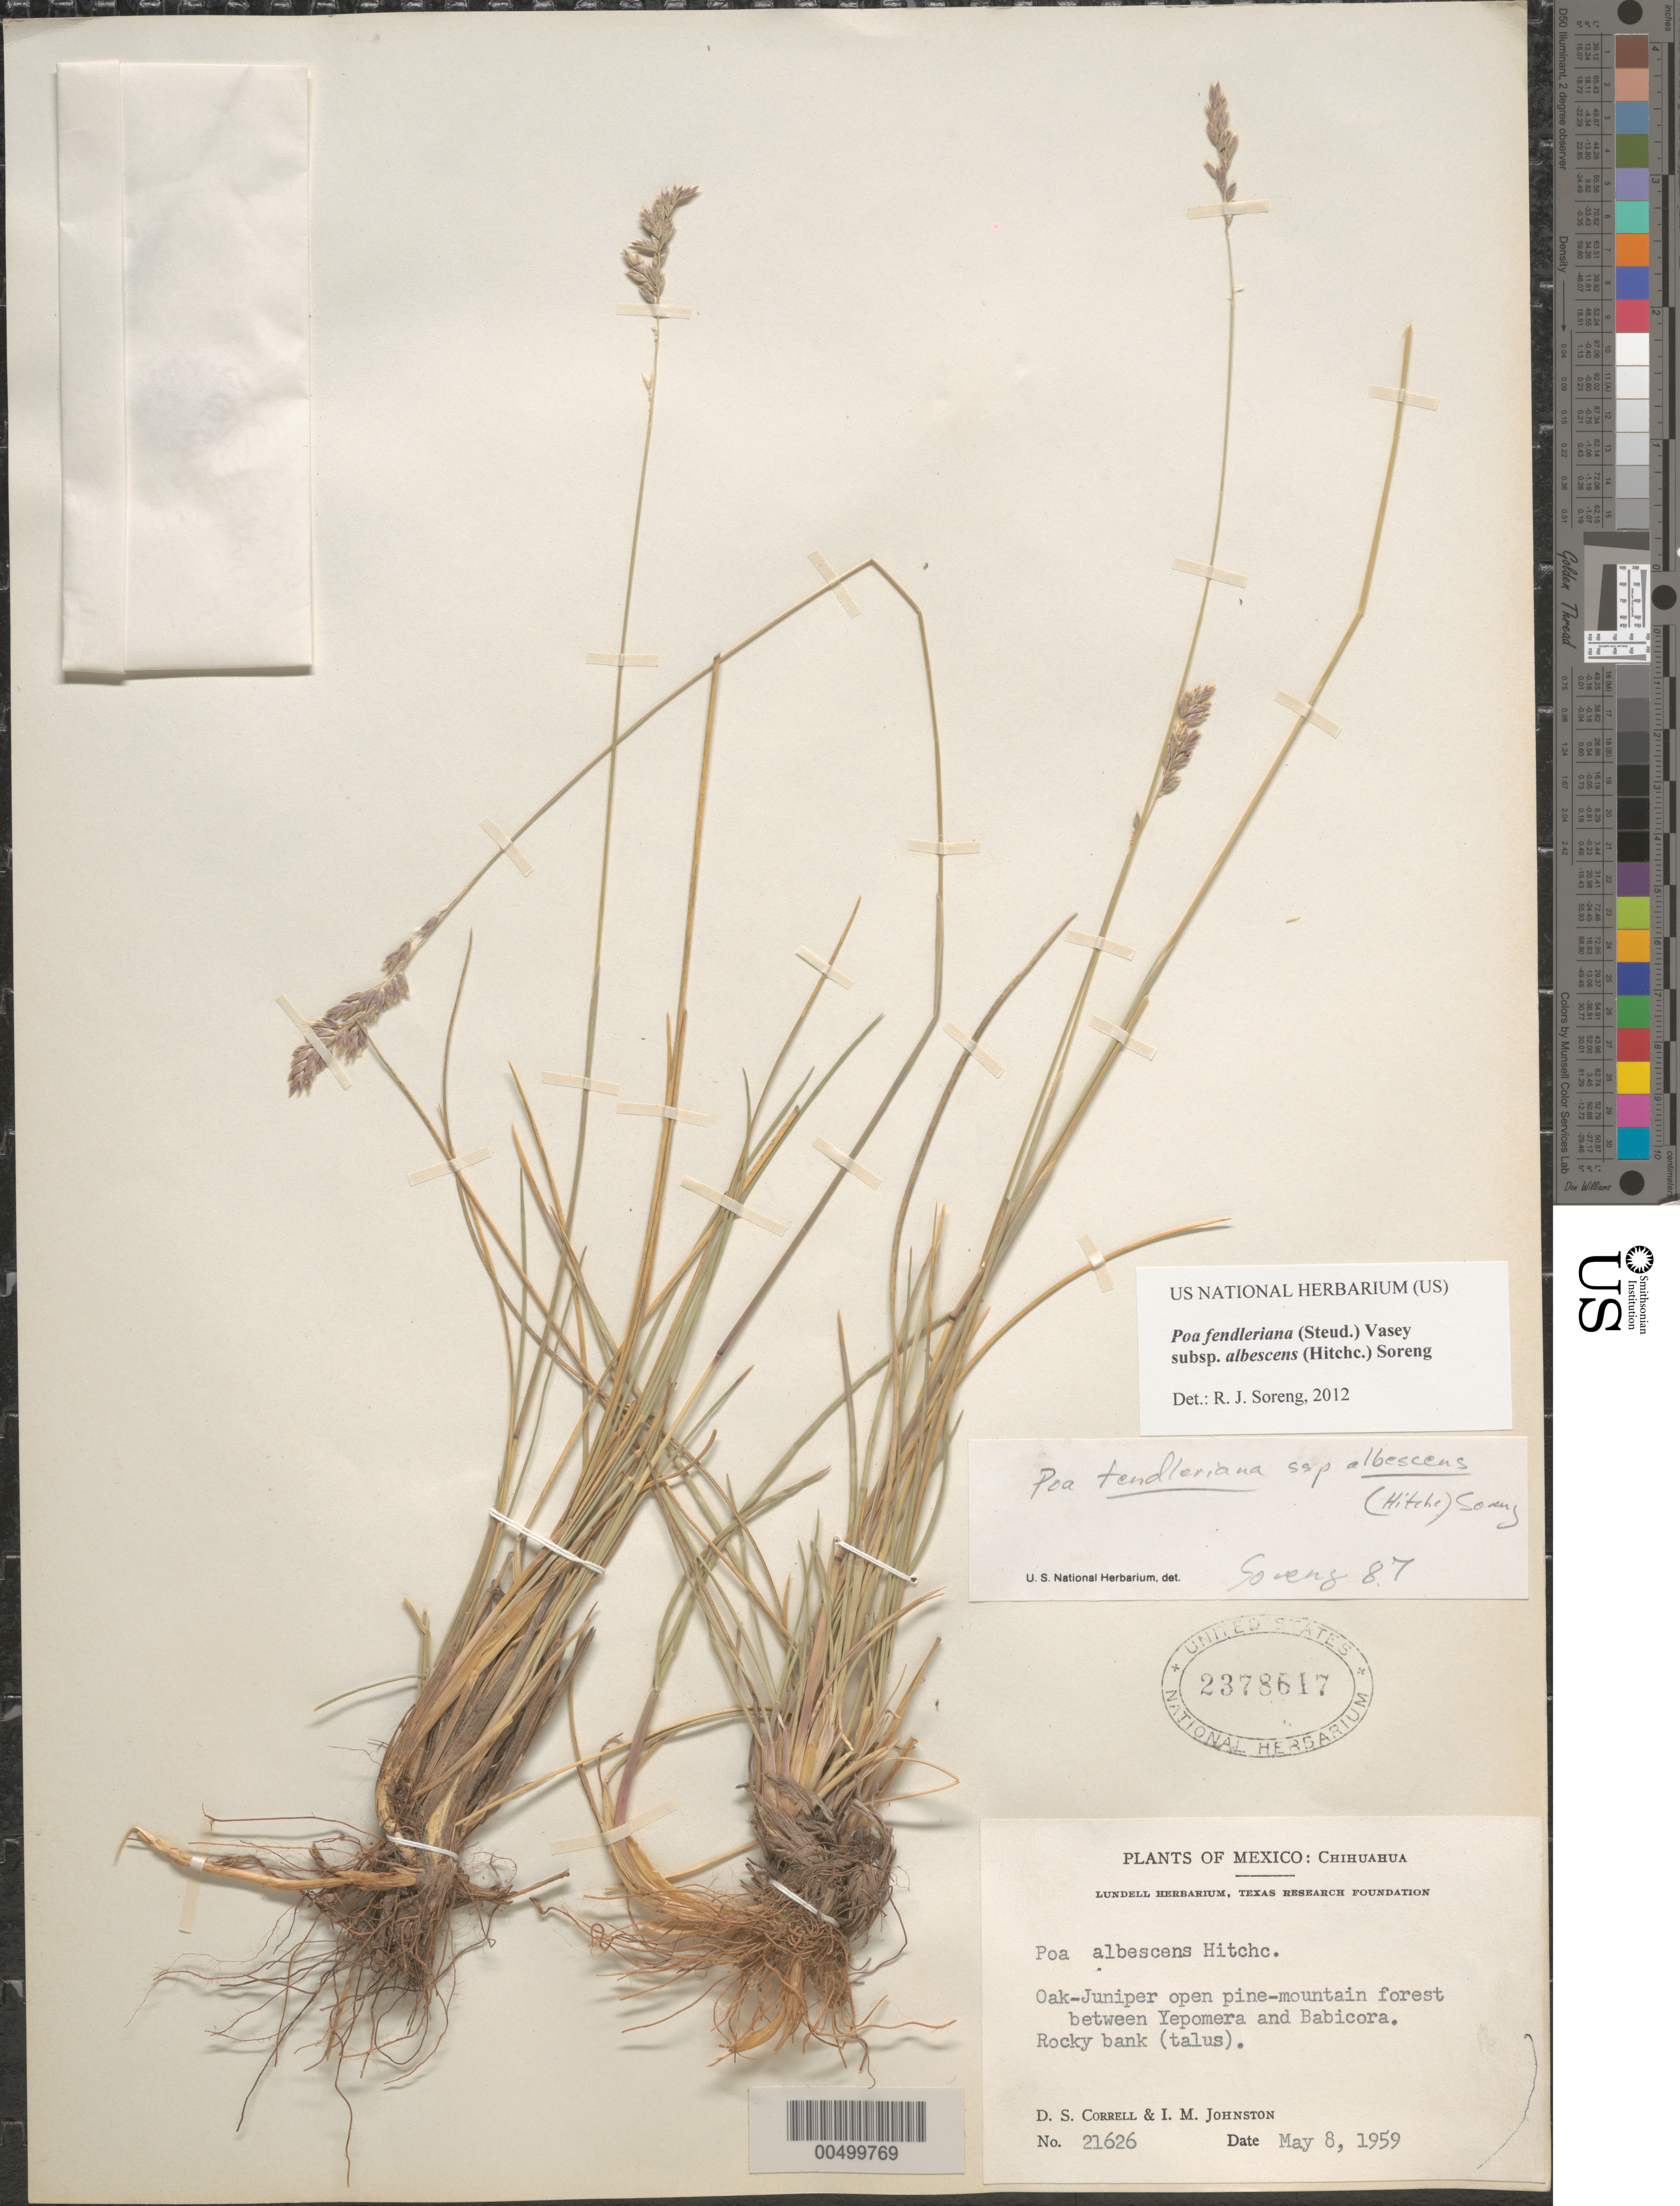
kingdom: Plantae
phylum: Tracheophyta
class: Liliopsida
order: Poales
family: Poaceae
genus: Poa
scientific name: Poa fendleriana subsp. albescens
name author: (Hitchc.) Soreng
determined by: Grery, --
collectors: D. S. Correll & I.M. Johnston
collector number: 21626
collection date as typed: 8 May 1959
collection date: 1959-05-08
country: Mexico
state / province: Chihuahua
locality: Between Yepomera & Babicora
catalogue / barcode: US 2378617